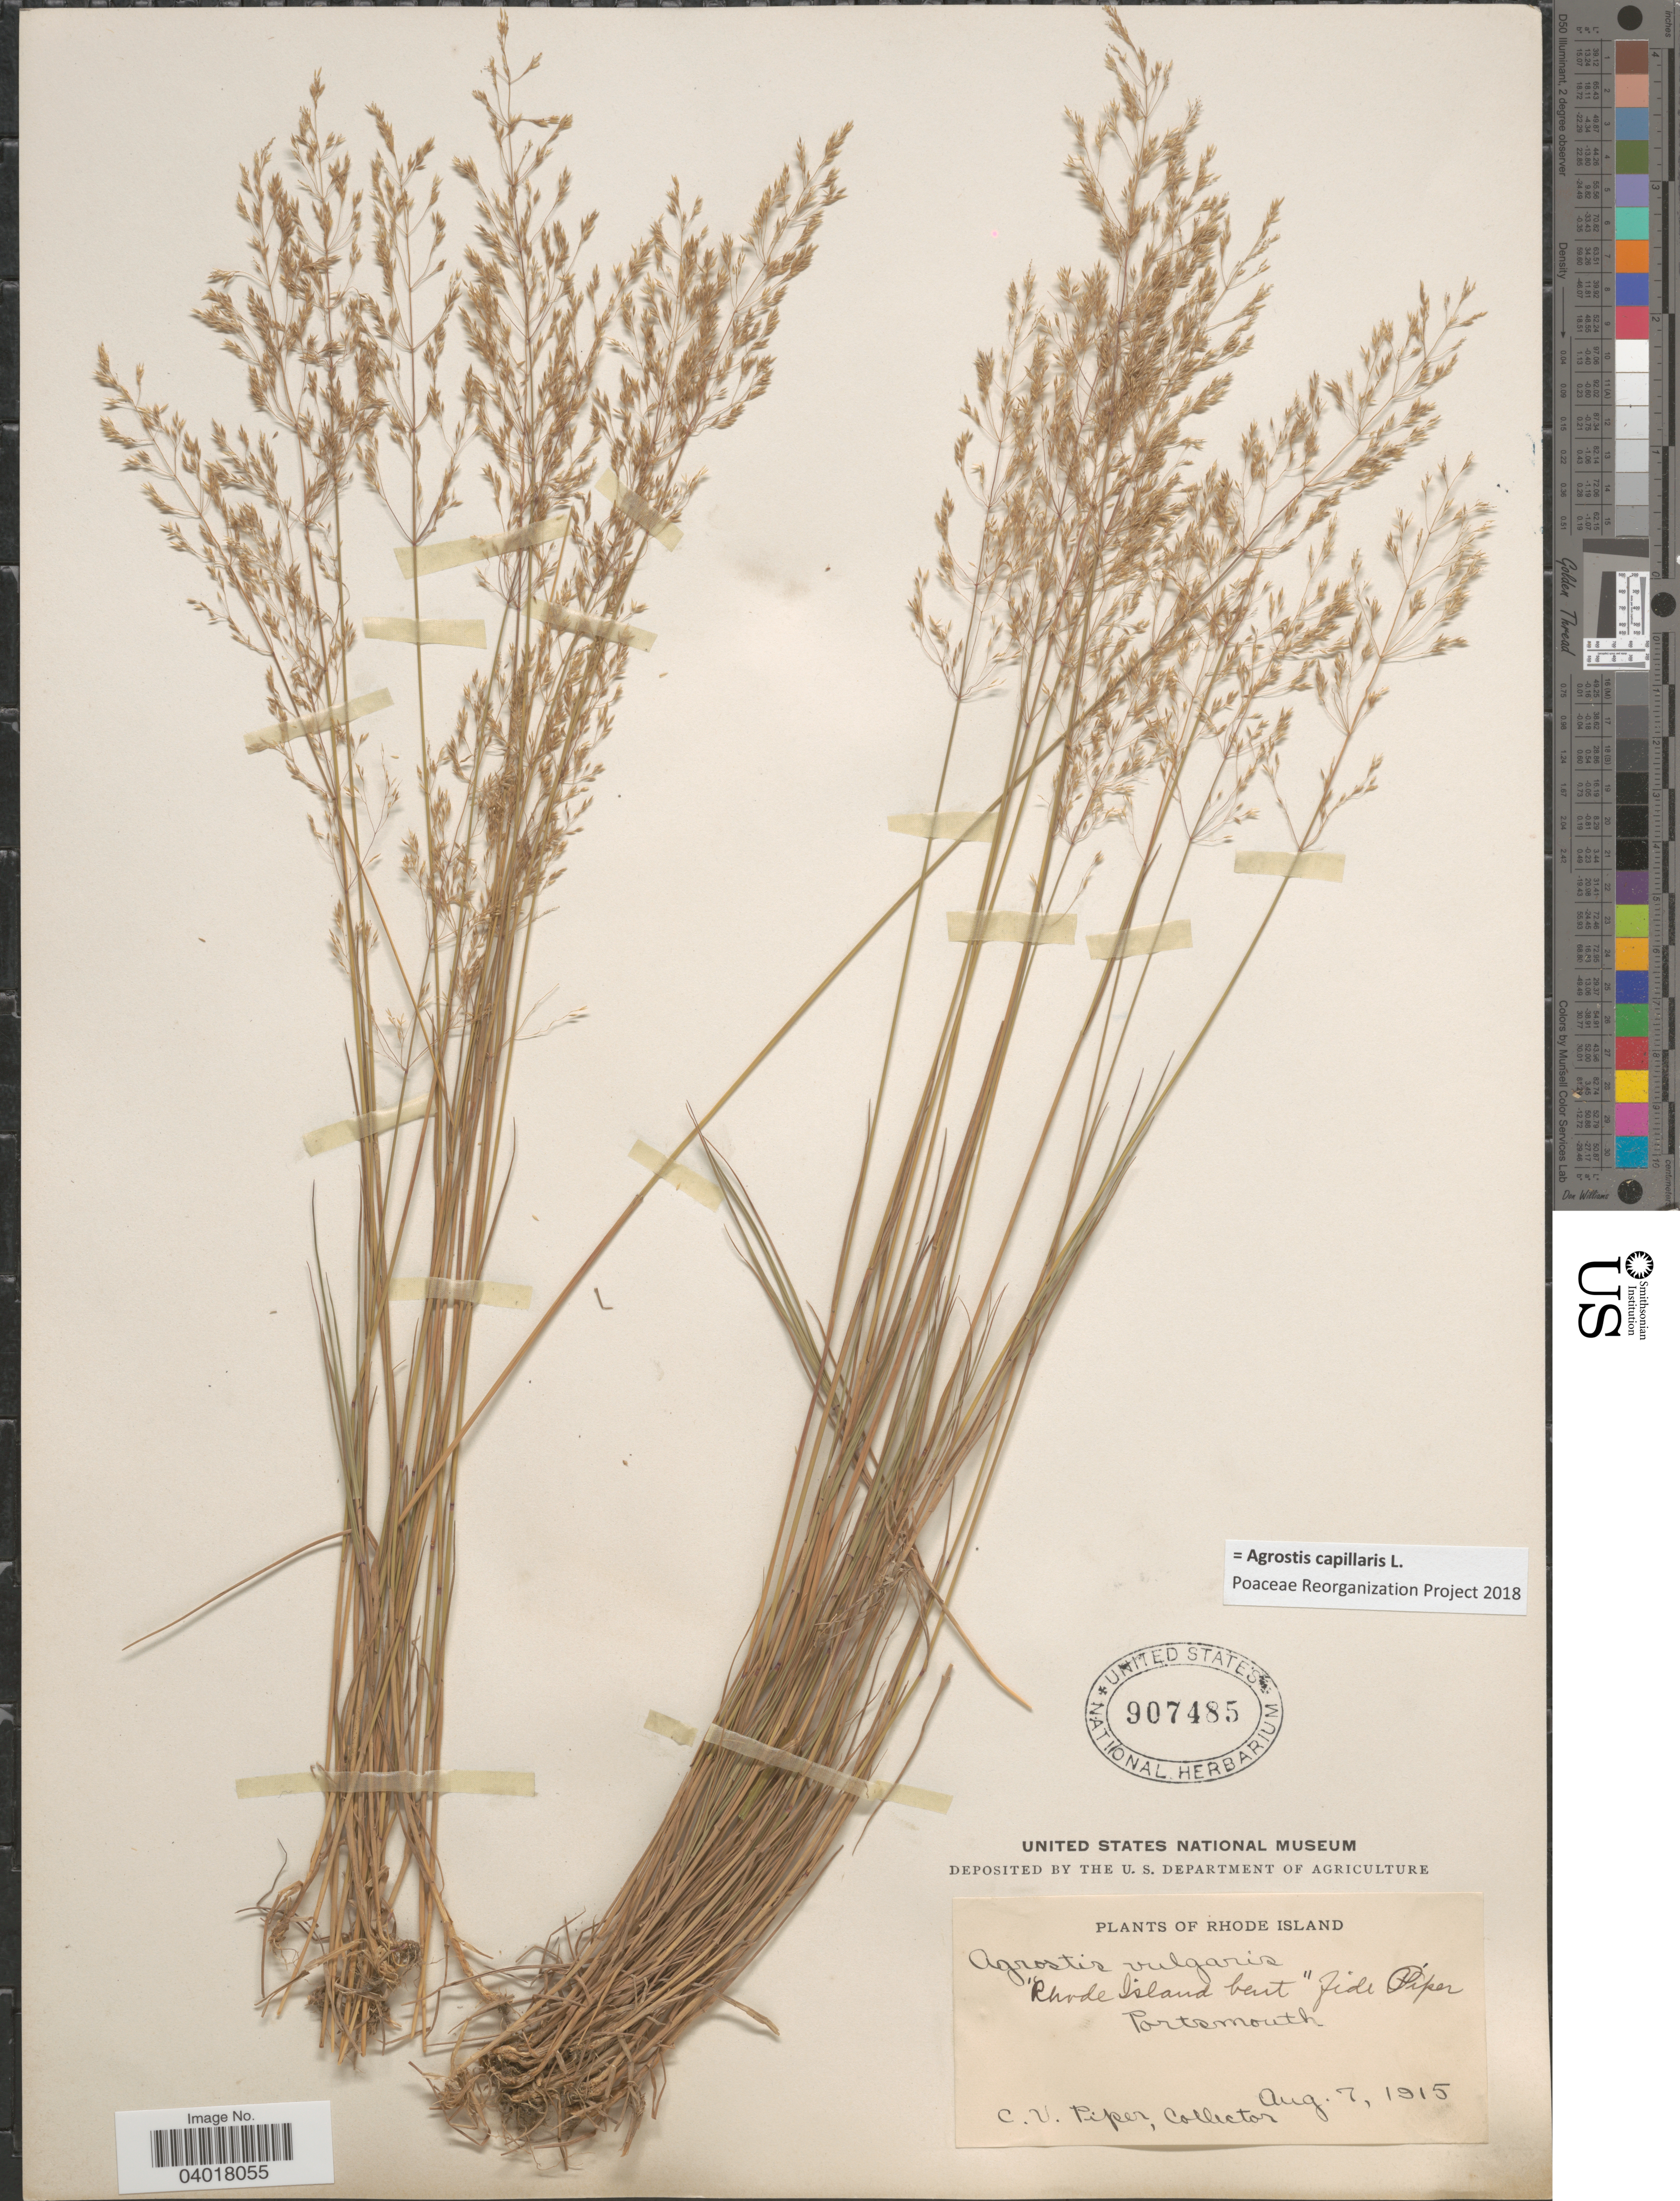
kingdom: Plantae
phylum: Tracheophyta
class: Liliopsida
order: Poales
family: Poaceae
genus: Agrostis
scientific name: Agrostis capillaris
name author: L.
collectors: C. V. Piper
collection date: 1915-08-07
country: United States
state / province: Rhode Island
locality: Portsmouth.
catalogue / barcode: US 907485